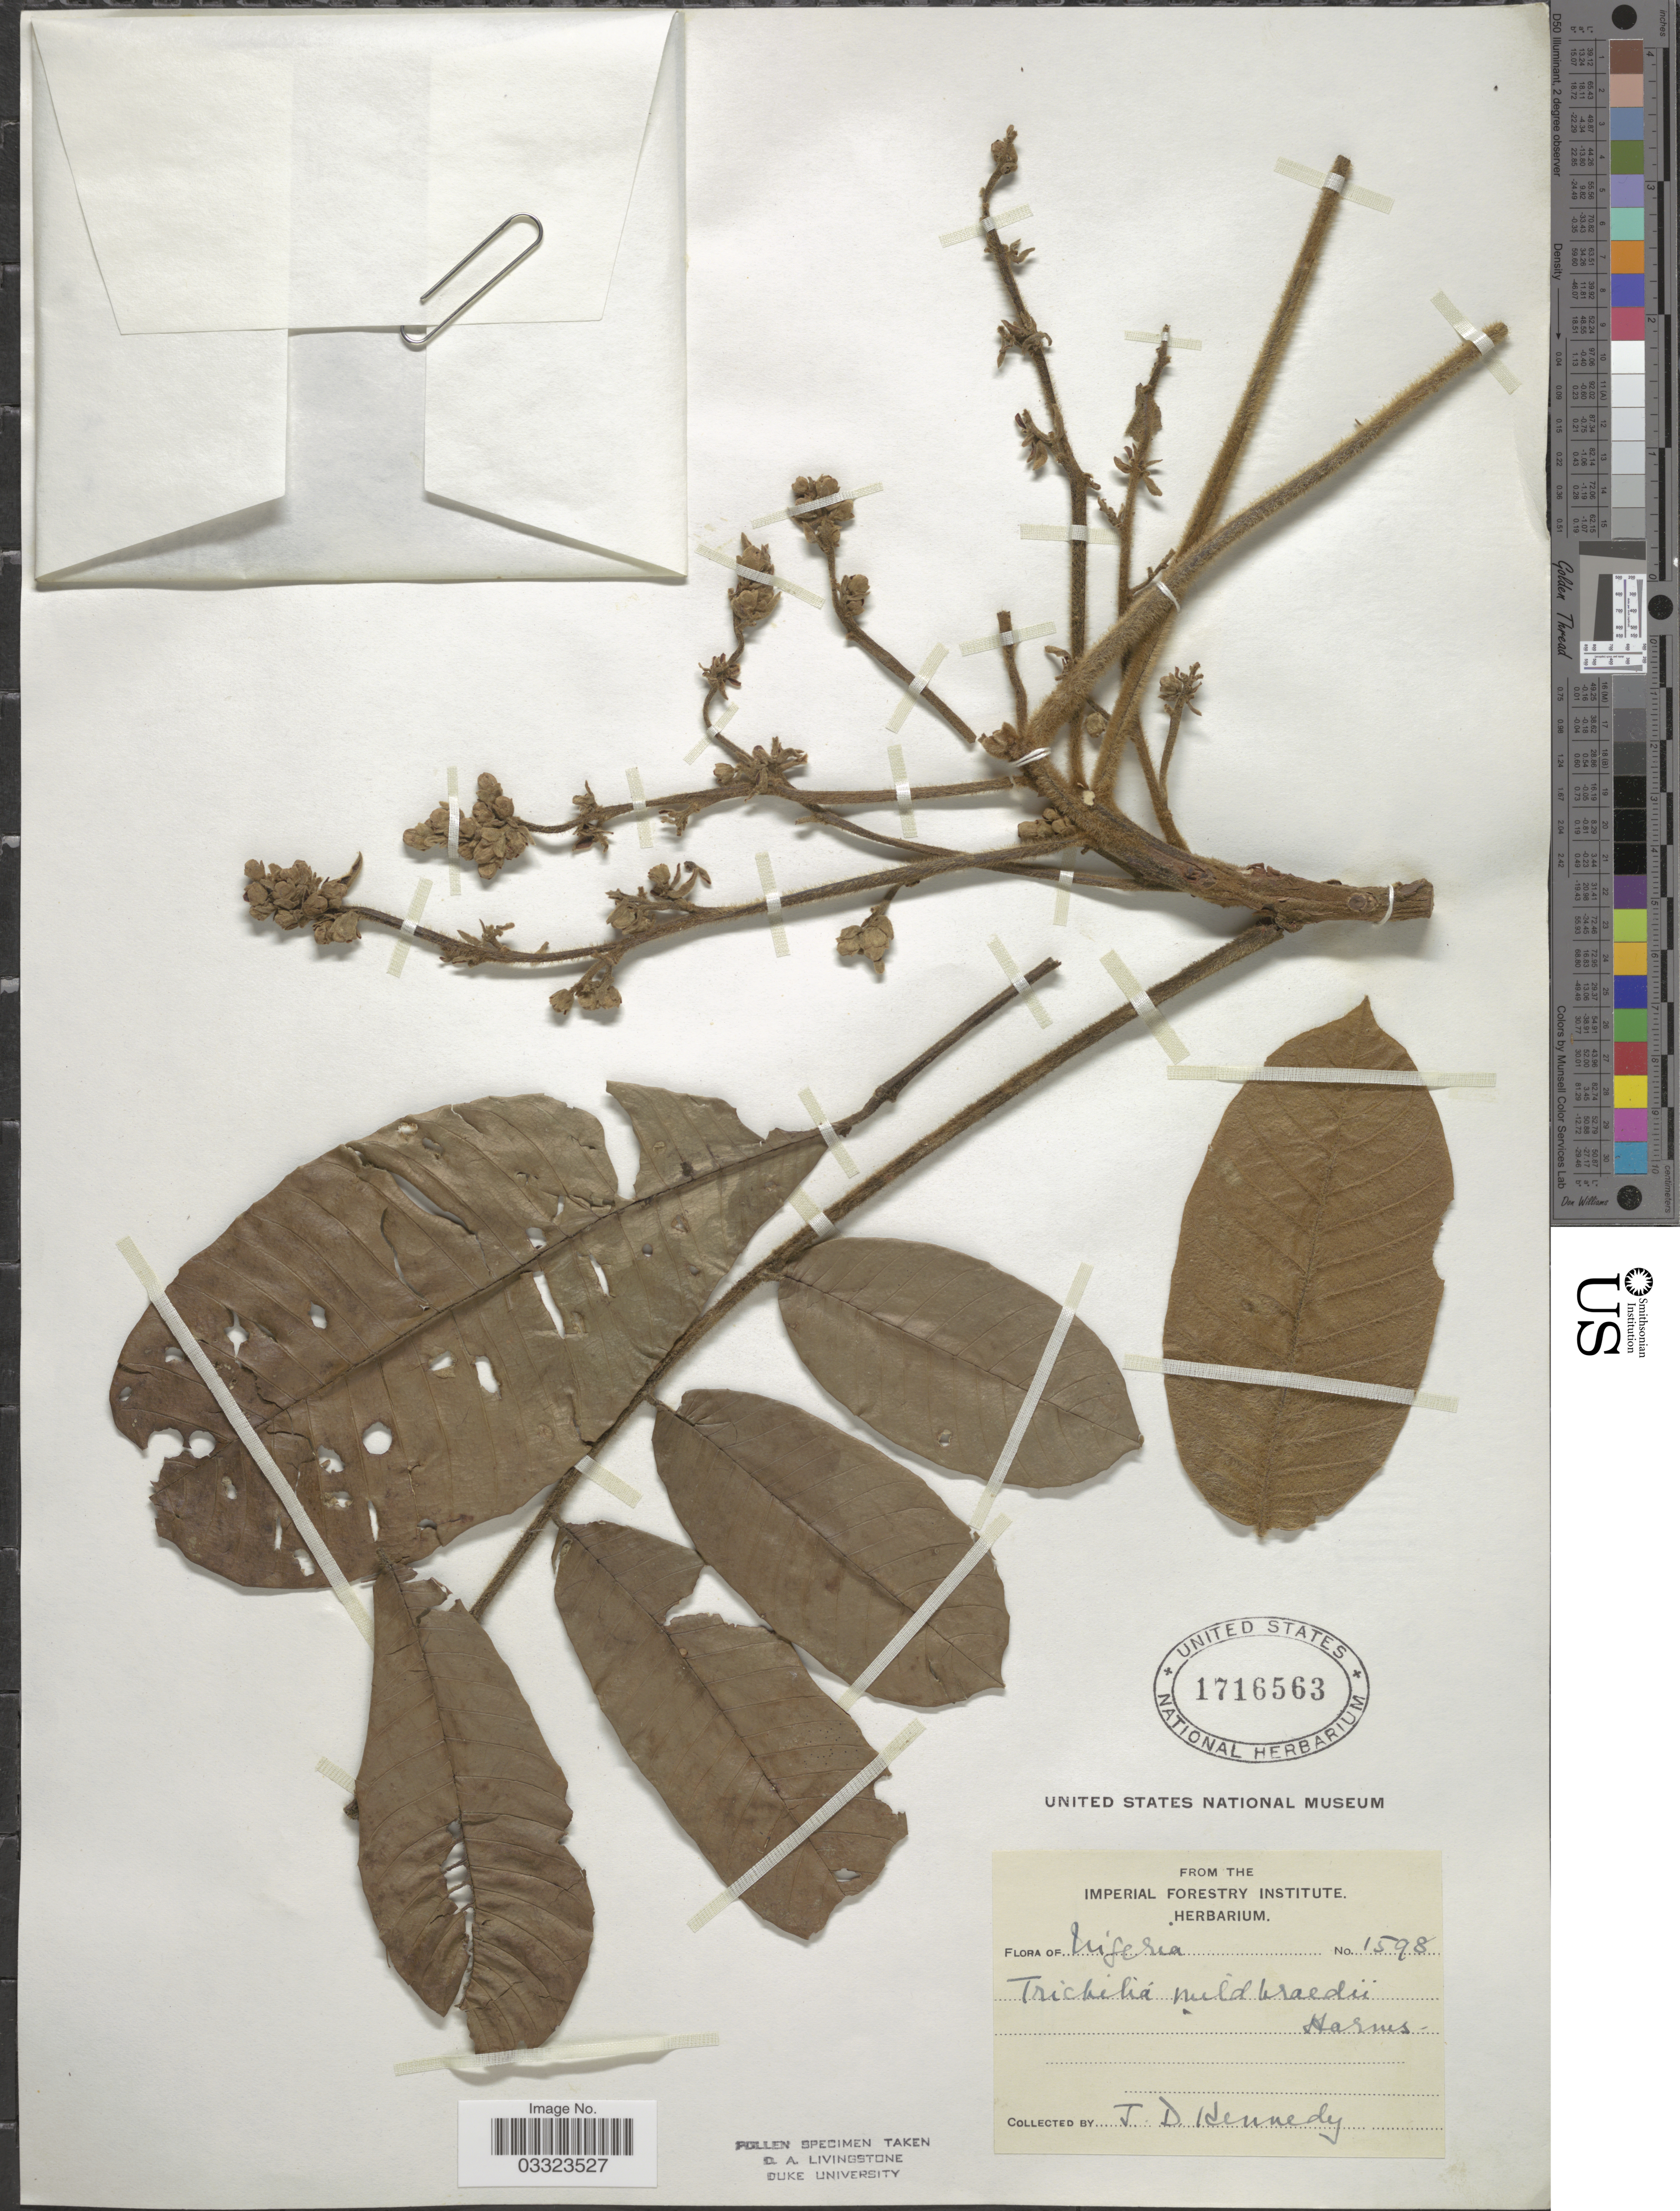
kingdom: Plantae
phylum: Tracheophyta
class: Magnoliopsida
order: Sapindales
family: Meliaceae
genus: Trichilia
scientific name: Trichilia lanata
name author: A. Chev.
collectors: J. D. Kennedy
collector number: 1598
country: Nigeria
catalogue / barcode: US 1716563